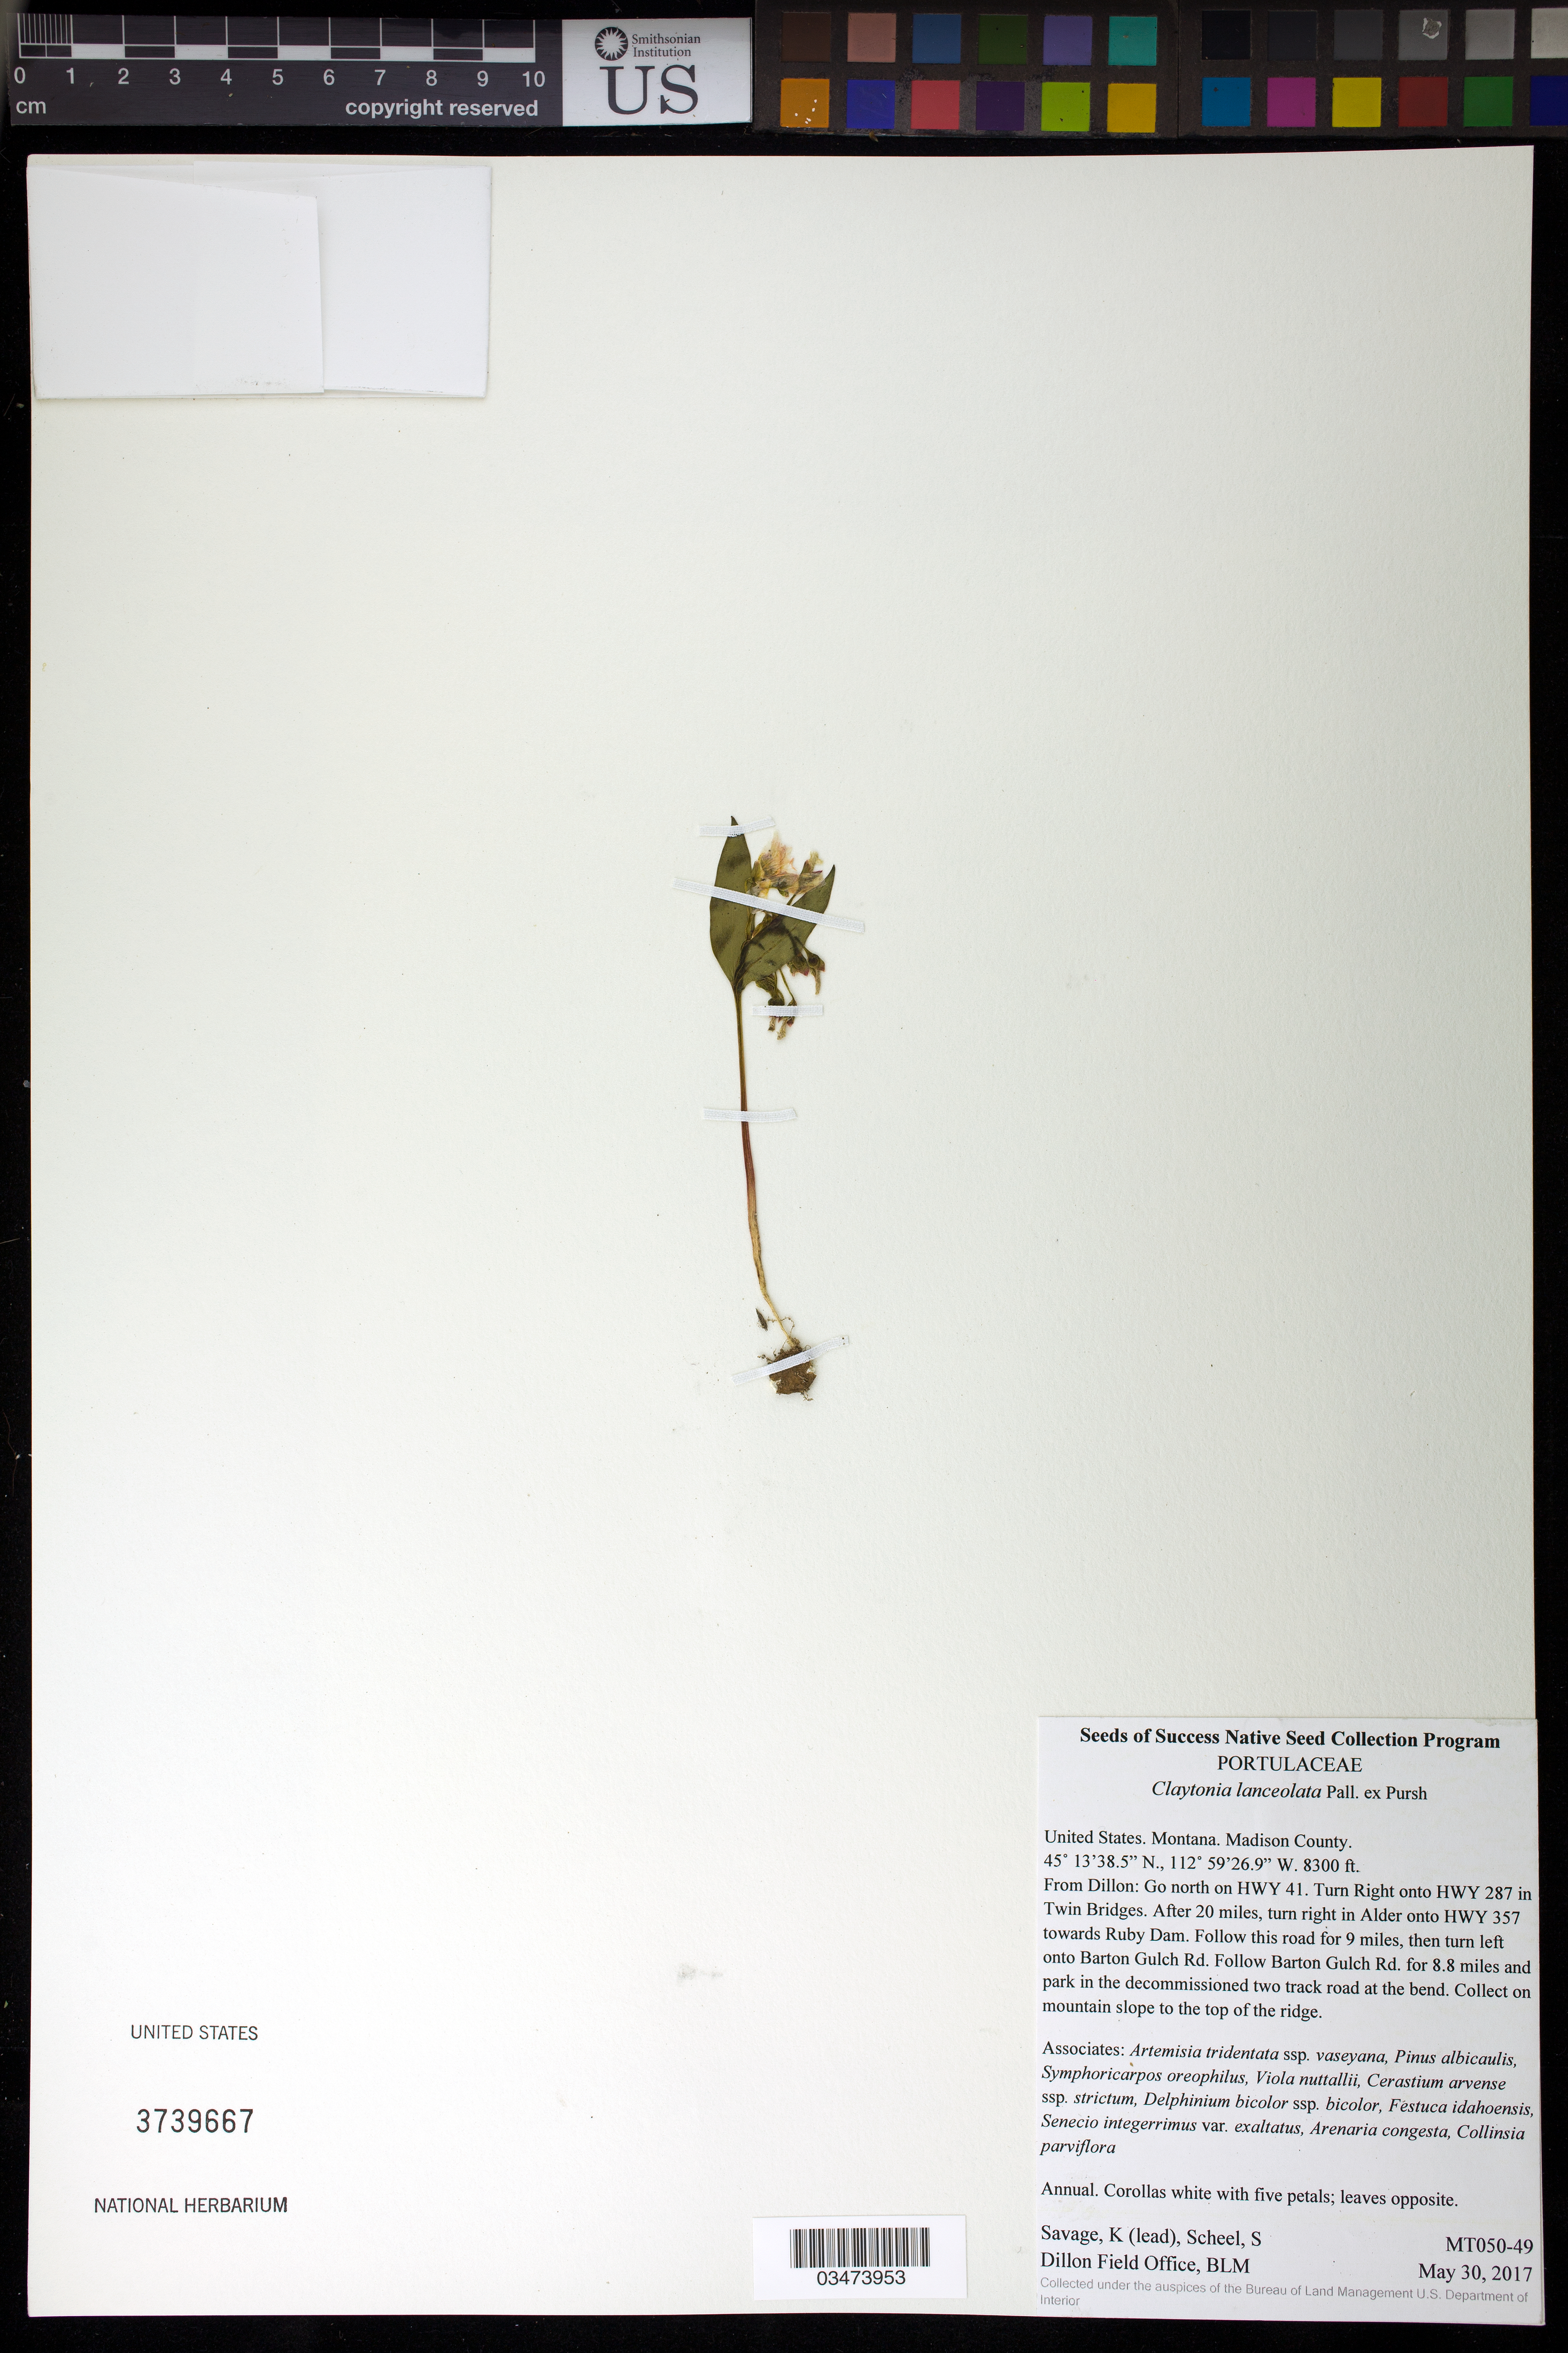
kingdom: Plantae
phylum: Tracheophyta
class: Magnoliopsida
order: Caryophyllales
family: Montiaceae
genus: Claytonia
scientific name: Claytonia lanceolata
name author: Pursh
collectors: K. Savage & S. Scheel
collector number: MT050-49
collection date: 2017-05-30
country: United States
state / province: Montana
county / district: Madison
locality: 8.8 miles on Barton Gulch Rd.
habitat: Mountain Big Sage-Idaho Fescue (Montane Sagebrush Steppe)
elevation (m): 2530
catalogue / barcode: US 3739667